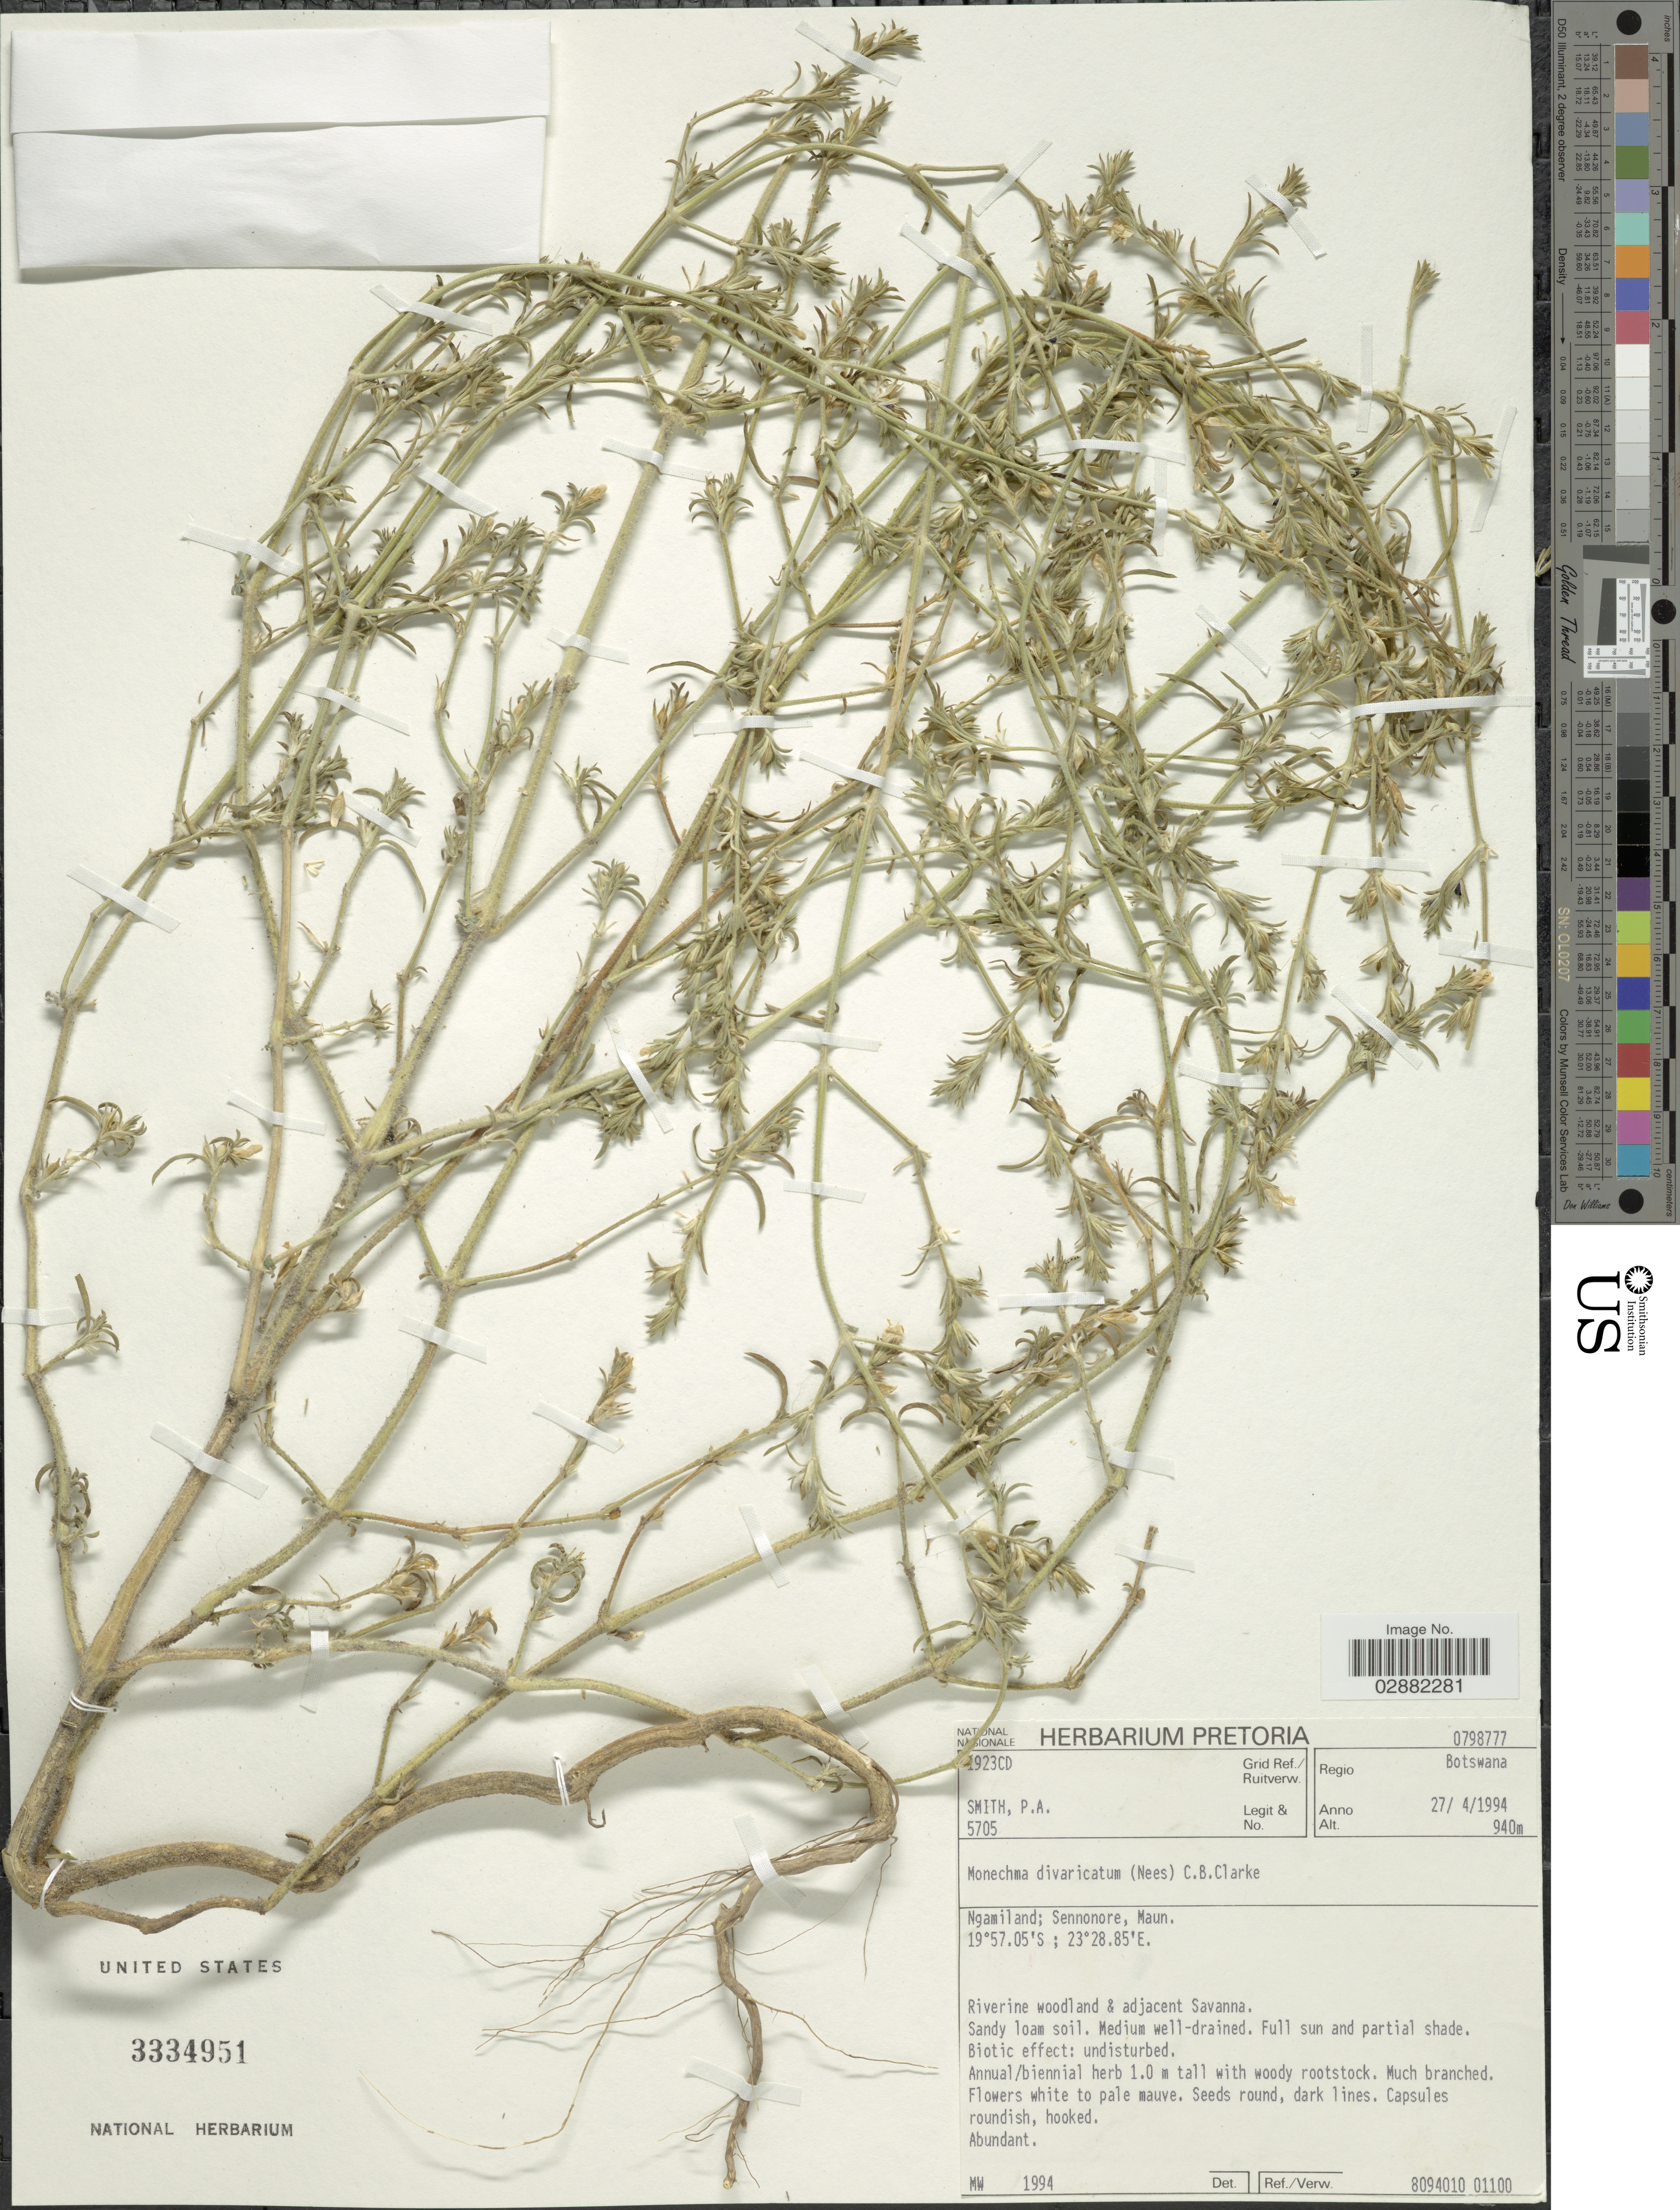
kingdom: Plantae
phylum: Tracheophyta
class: Magnoliopsida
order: Lamiales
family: Acanthaceae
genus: Justicia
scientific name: Justicia divaricata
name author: Willd. ex Nees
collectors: P. Smith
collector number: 5705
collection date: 1994-04-27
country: Botswana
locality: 1923CD Grid Ref./Ruitverw. Regio Botswana. Ngamiland; Sennonore, Maun.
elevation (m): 940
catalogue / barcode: US 3334951